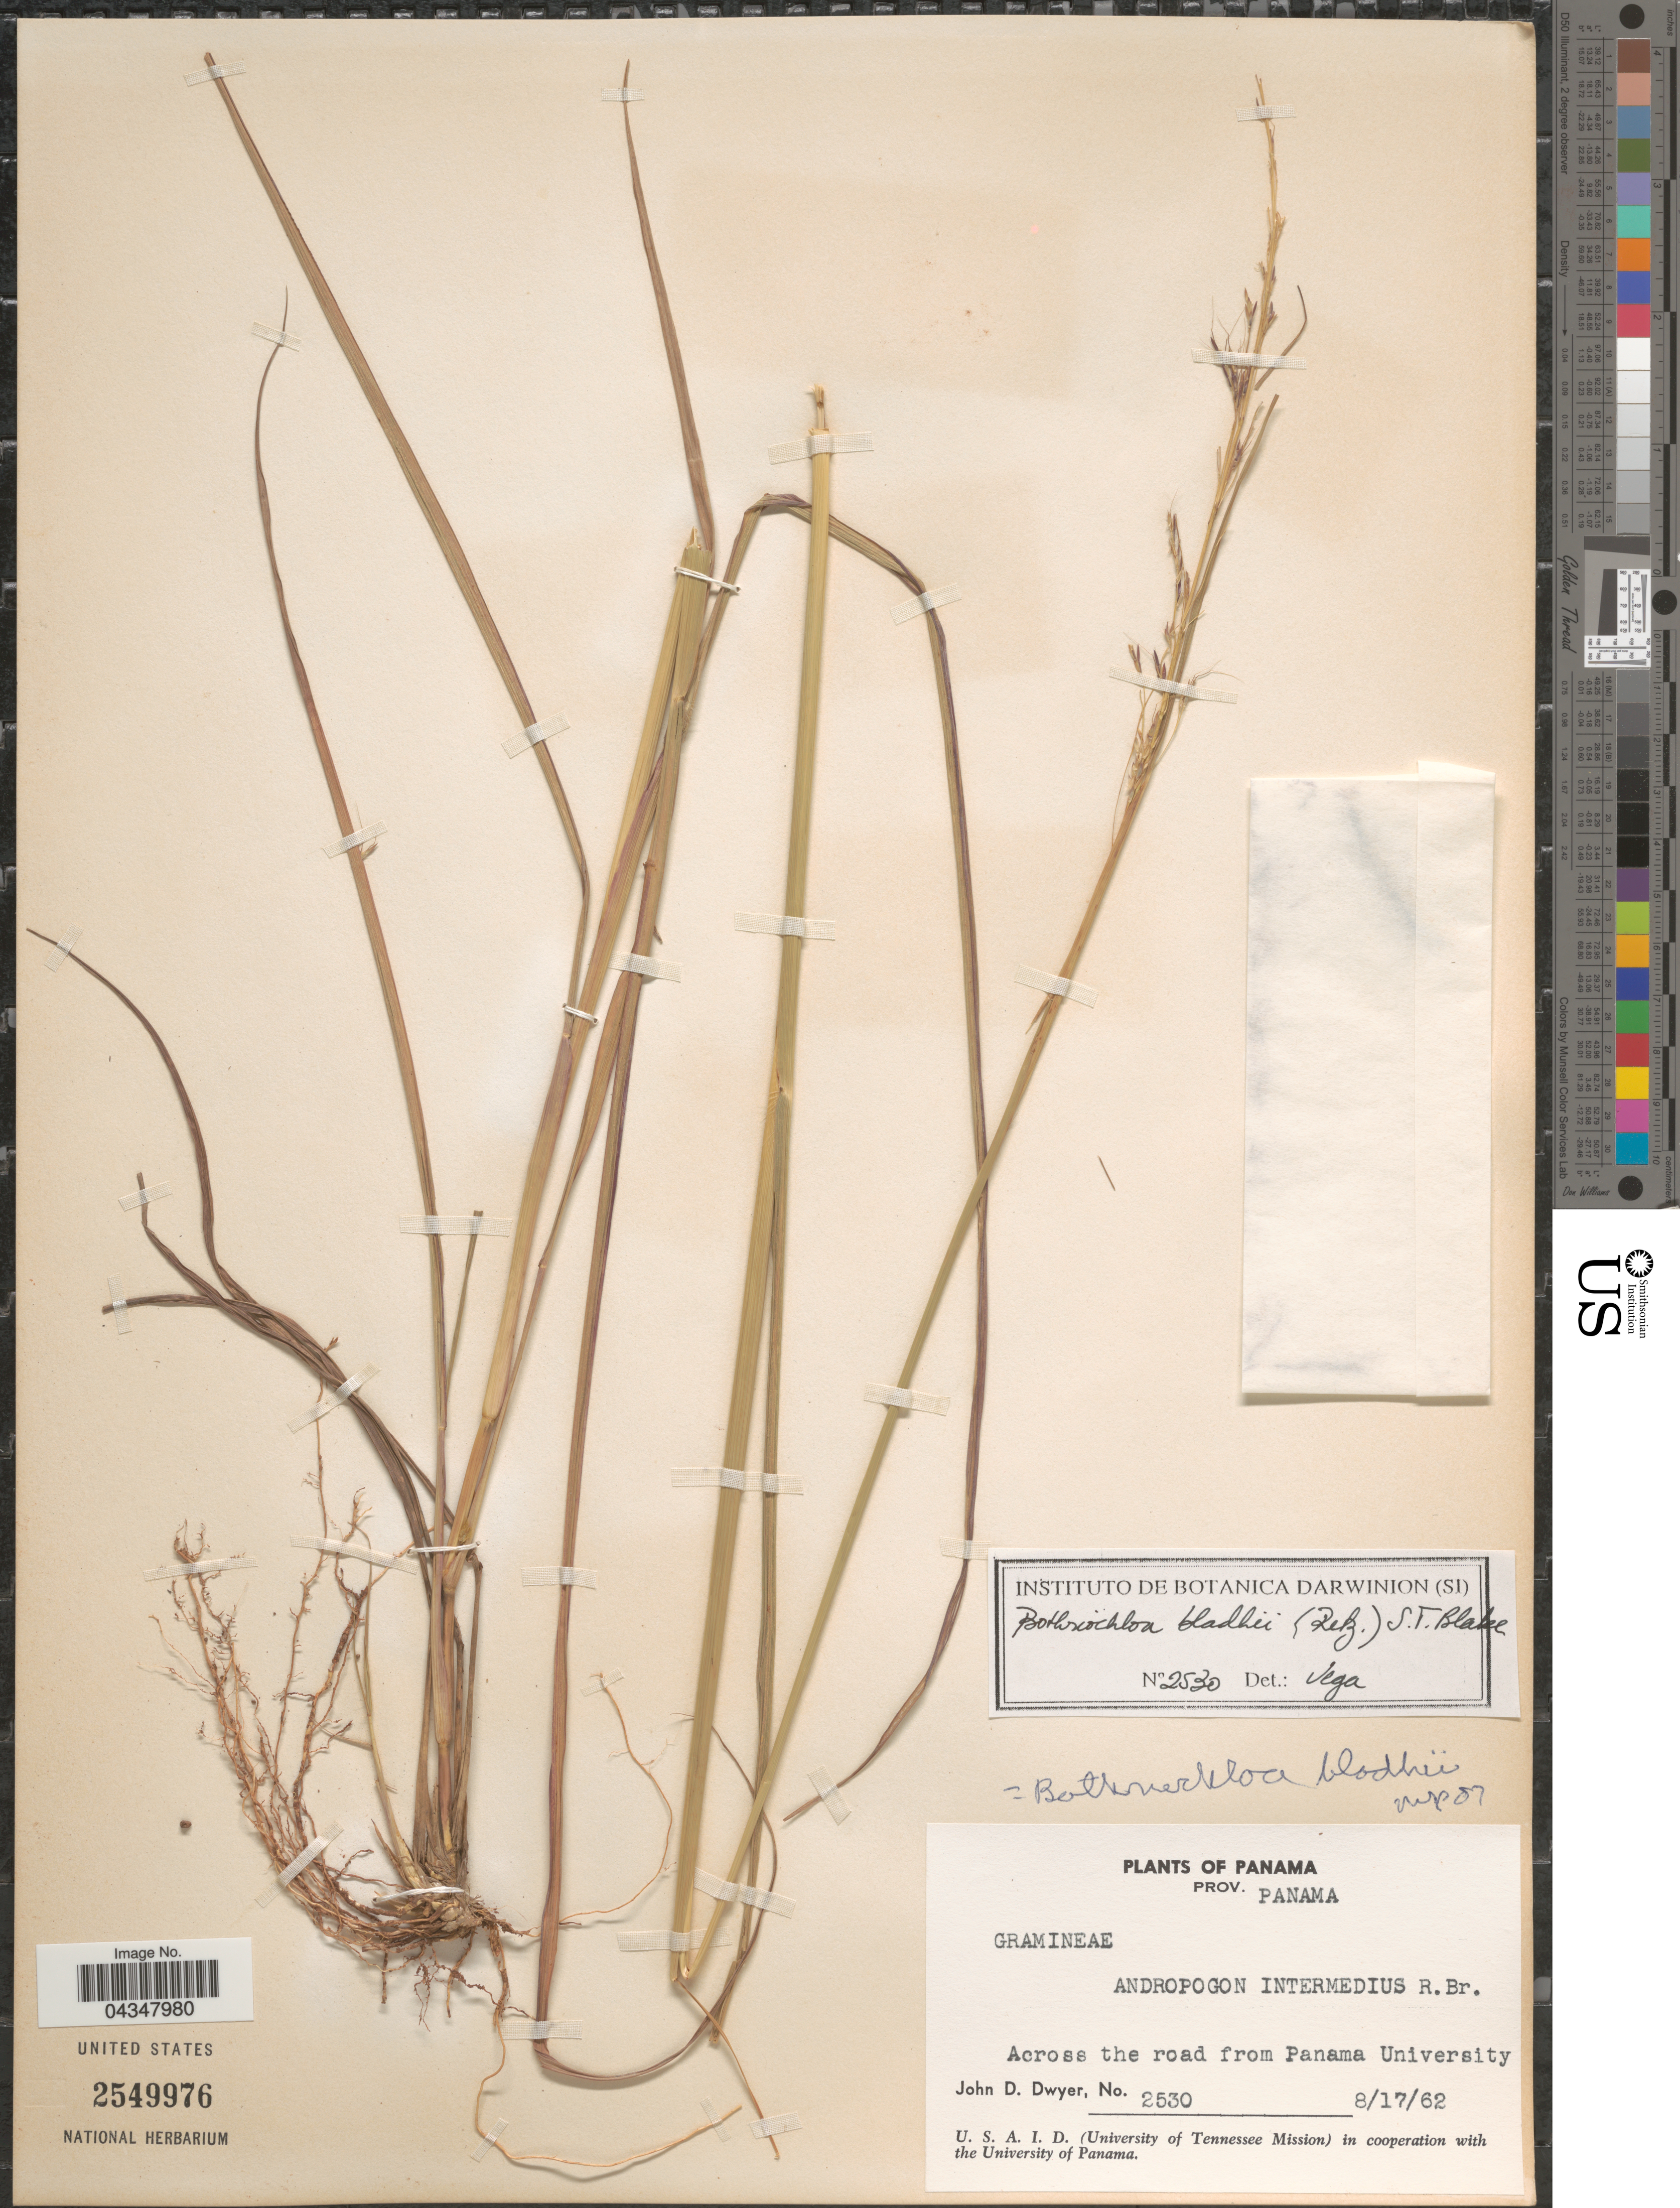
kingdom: Plantae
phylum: Tracheophyta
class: Liliopsida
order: Poales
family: Poaceae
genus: Bothriochloa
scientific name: Bothriochloa bladhii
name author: (Retz.) S.T. Blake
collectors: J. D. Dwyer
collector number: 2530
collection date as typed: Transcribed d/m/y: 17/8/62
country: Panama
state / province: Panamá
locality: Across the road from Panama University.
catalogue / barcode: US 2549976